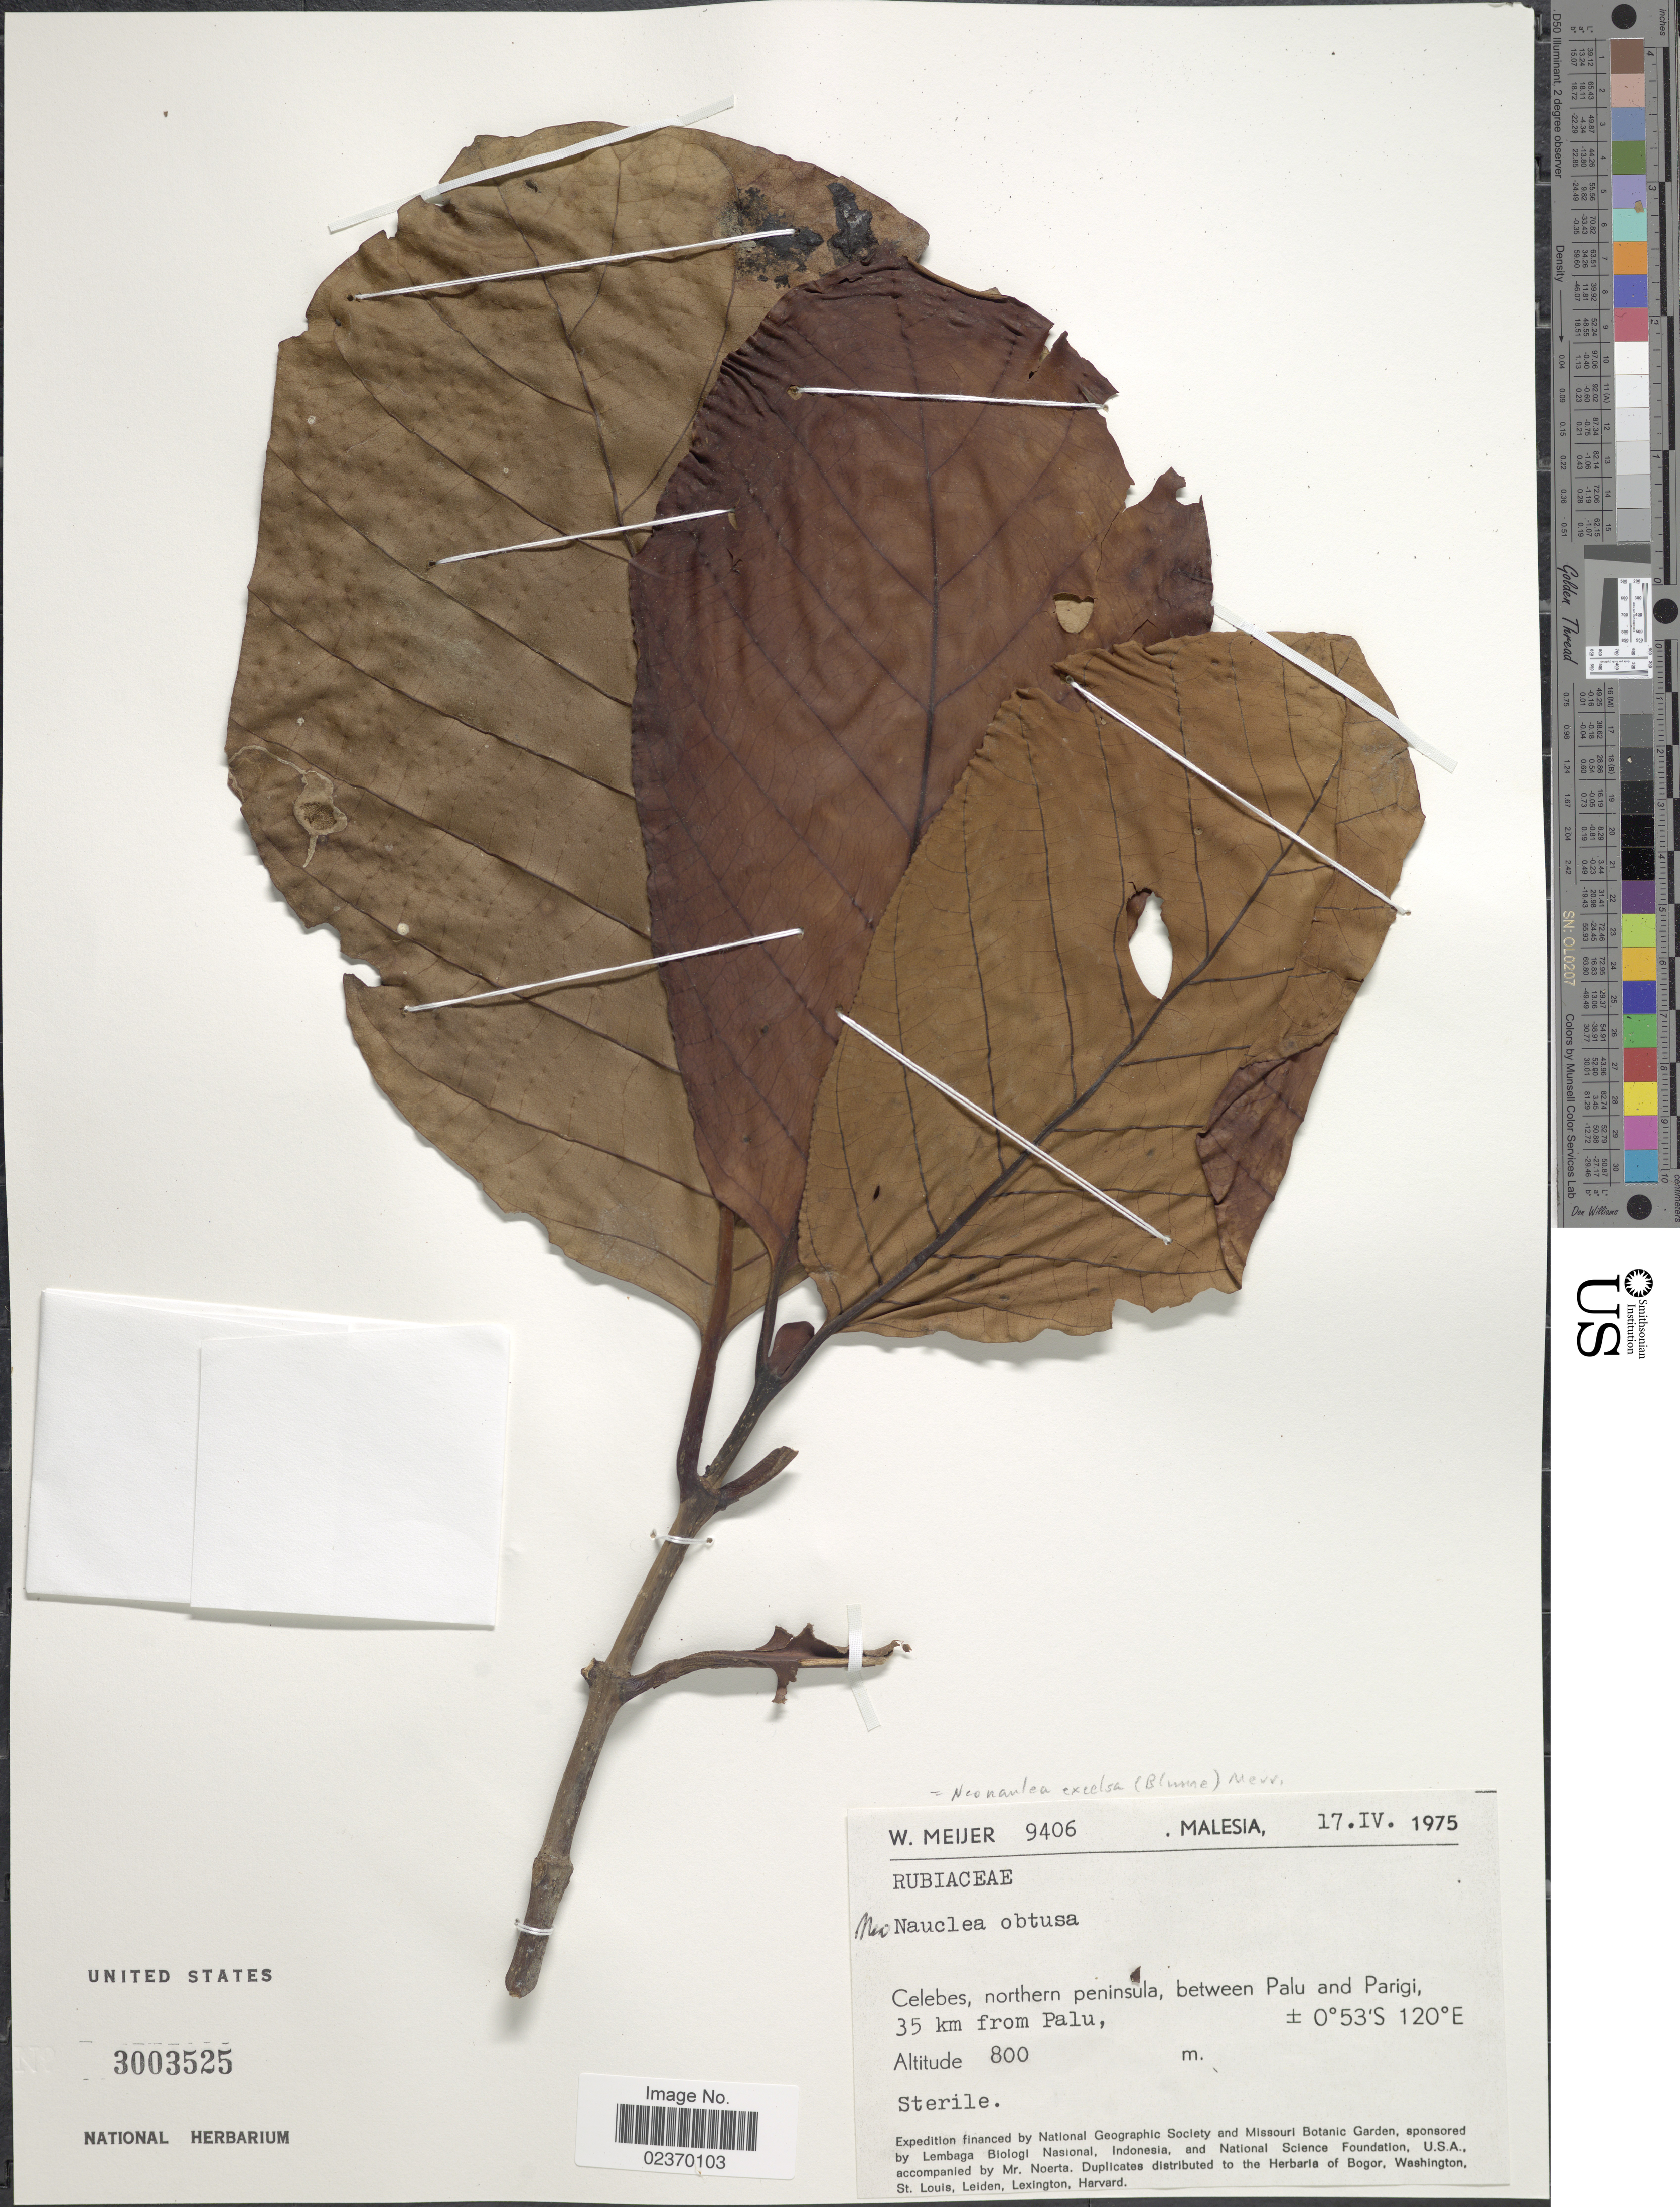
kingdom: Plantae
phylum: Tracheophyta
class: Magnoliopsida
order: Gentianales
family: Rubiaceae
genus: Neonauclea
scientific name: Neonauclea excelsa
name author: Merr.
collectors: W. Meijer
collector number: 9406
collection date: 1975-04-17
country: Indonesia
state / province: Sulawesi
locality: Malesia, Celebes, northern peninsula, between Palu and Parigi, 35 km from Palu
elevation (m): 800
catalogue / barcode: US 3003525